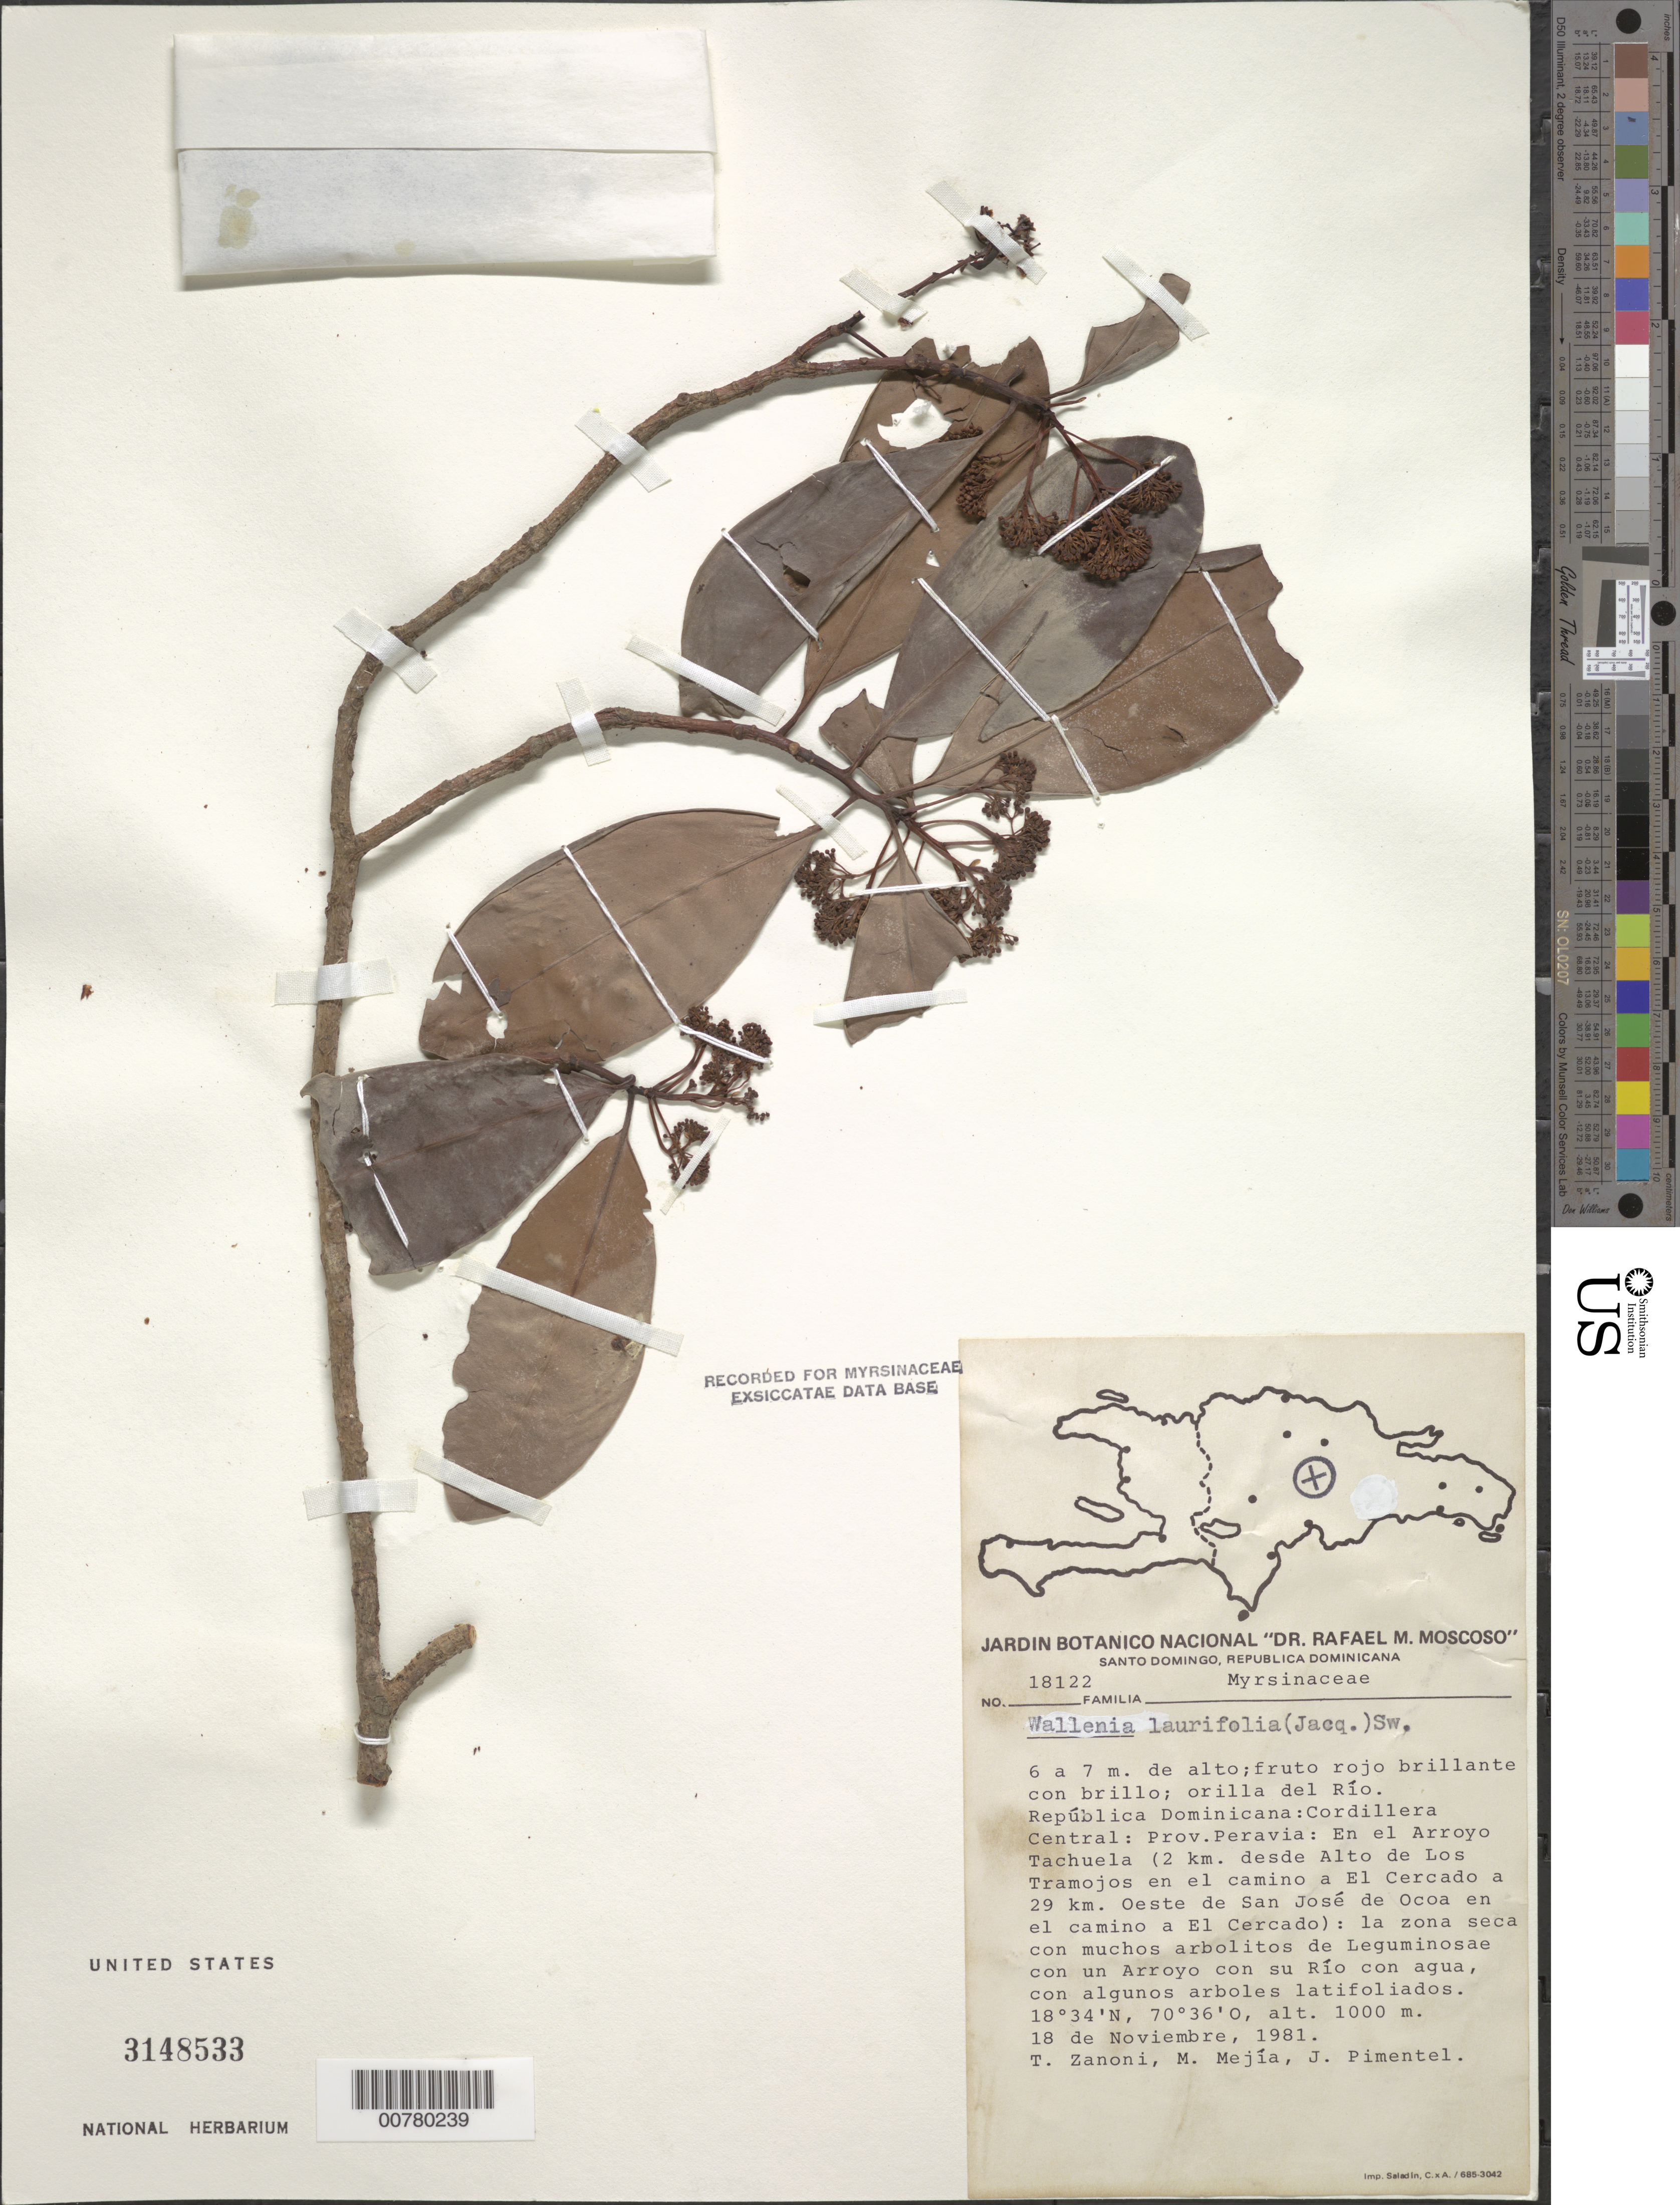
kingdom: Plantae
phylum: Tracheophyta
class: Magnoliopsida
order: Ericales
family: Primulaceae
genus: Wallenia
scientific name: Wallenia laurifolia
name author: Sw.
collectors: T. A. Zanoni, M. Mejia & J. Pimentel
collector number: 18122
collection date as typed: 18 Nov 1981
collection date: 1981-11-18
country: Dominican Republic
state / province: Peravia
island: Hispaniola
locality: Cordillera Central, Arroyo Tachuela (2 km from Alto de los Tramojos in road to El Cercado, 29 km west of San José de Ocoa in road to El Cercado).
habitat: Dry zone, much small trees of Leguminosae, with a stream with river, with a few broadleaf trees; shores of river.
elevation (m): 1000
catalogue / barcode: US 3148533